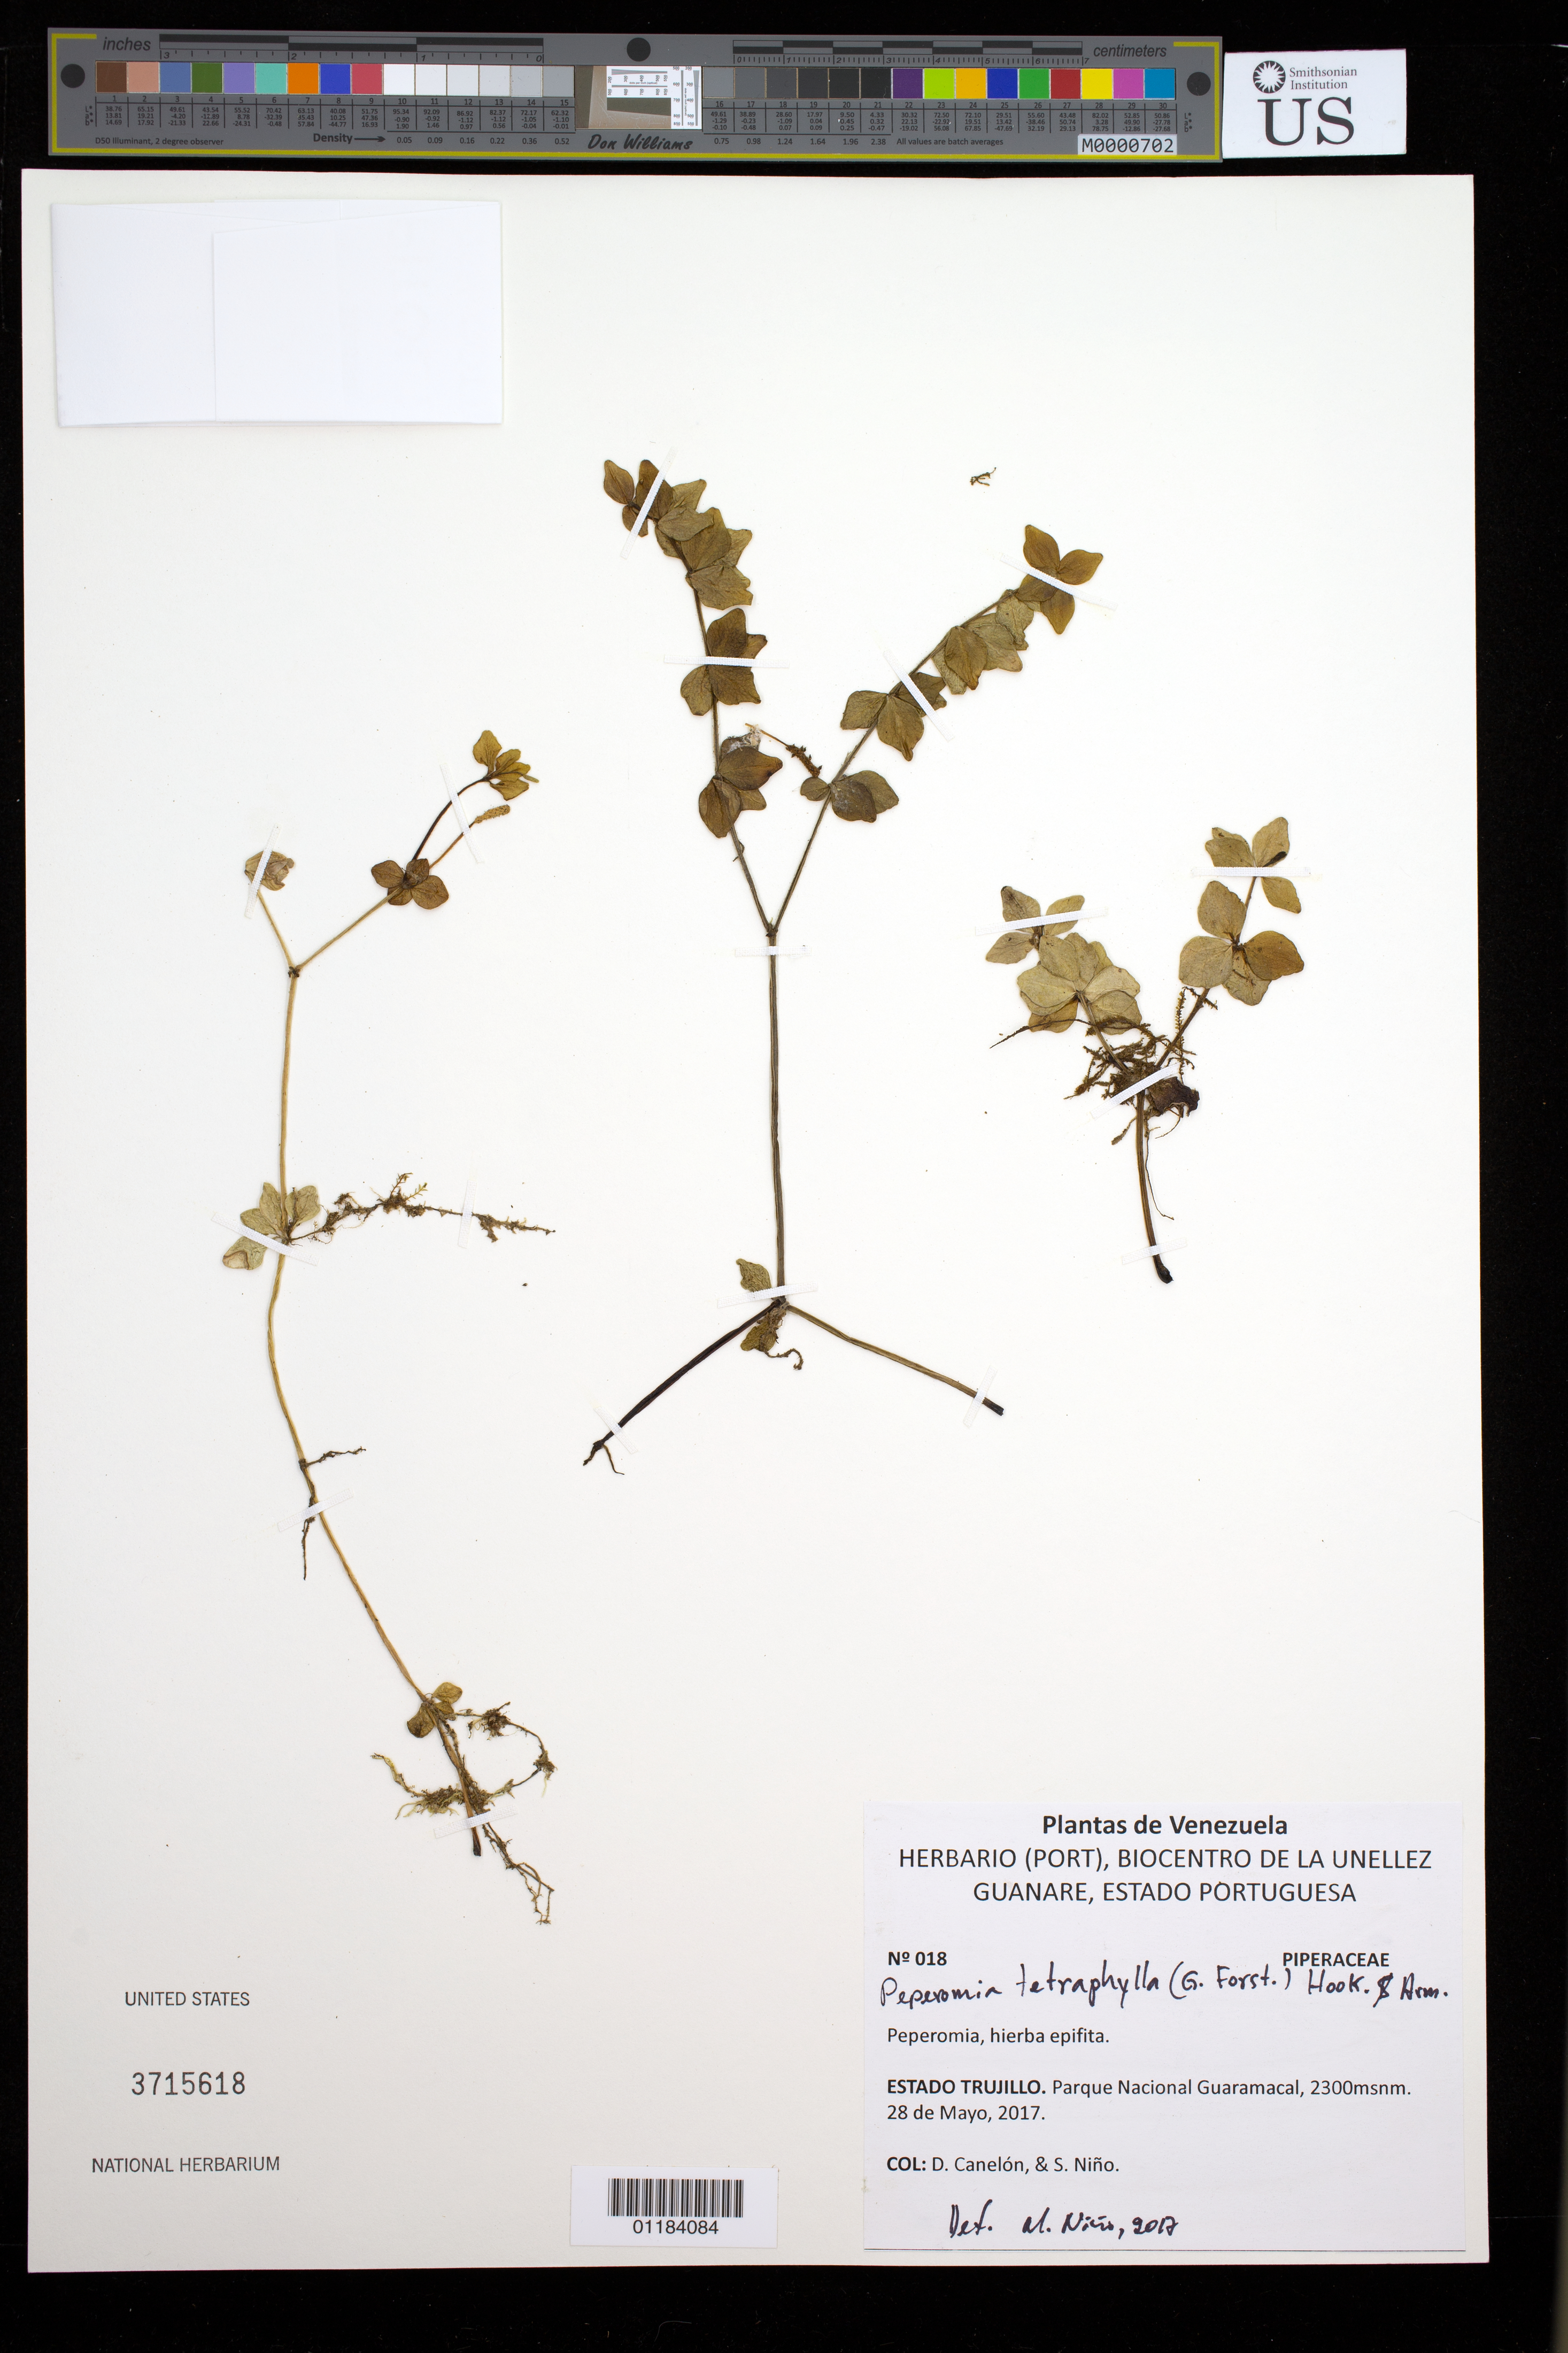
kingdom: Plantae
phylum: Tracheophyta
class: Magnoliopsida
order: Piperales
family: Piperaceae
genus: Peperomia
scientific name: Peperomia trichopus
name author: Trel. in J.F. Macbr.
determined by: Niño, S. M., (PORT), BioCentro-UNELLEZ (VENEZUELA)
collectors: D. Canelón & S. M. Niño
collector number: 18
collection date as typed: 28 de Mayo, 2017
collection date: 2017-05-28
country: Venezuela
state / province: Trujillo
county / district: Boconó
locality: Parque Nacional Guaramacal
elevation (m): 2300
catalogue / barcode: US 3715618